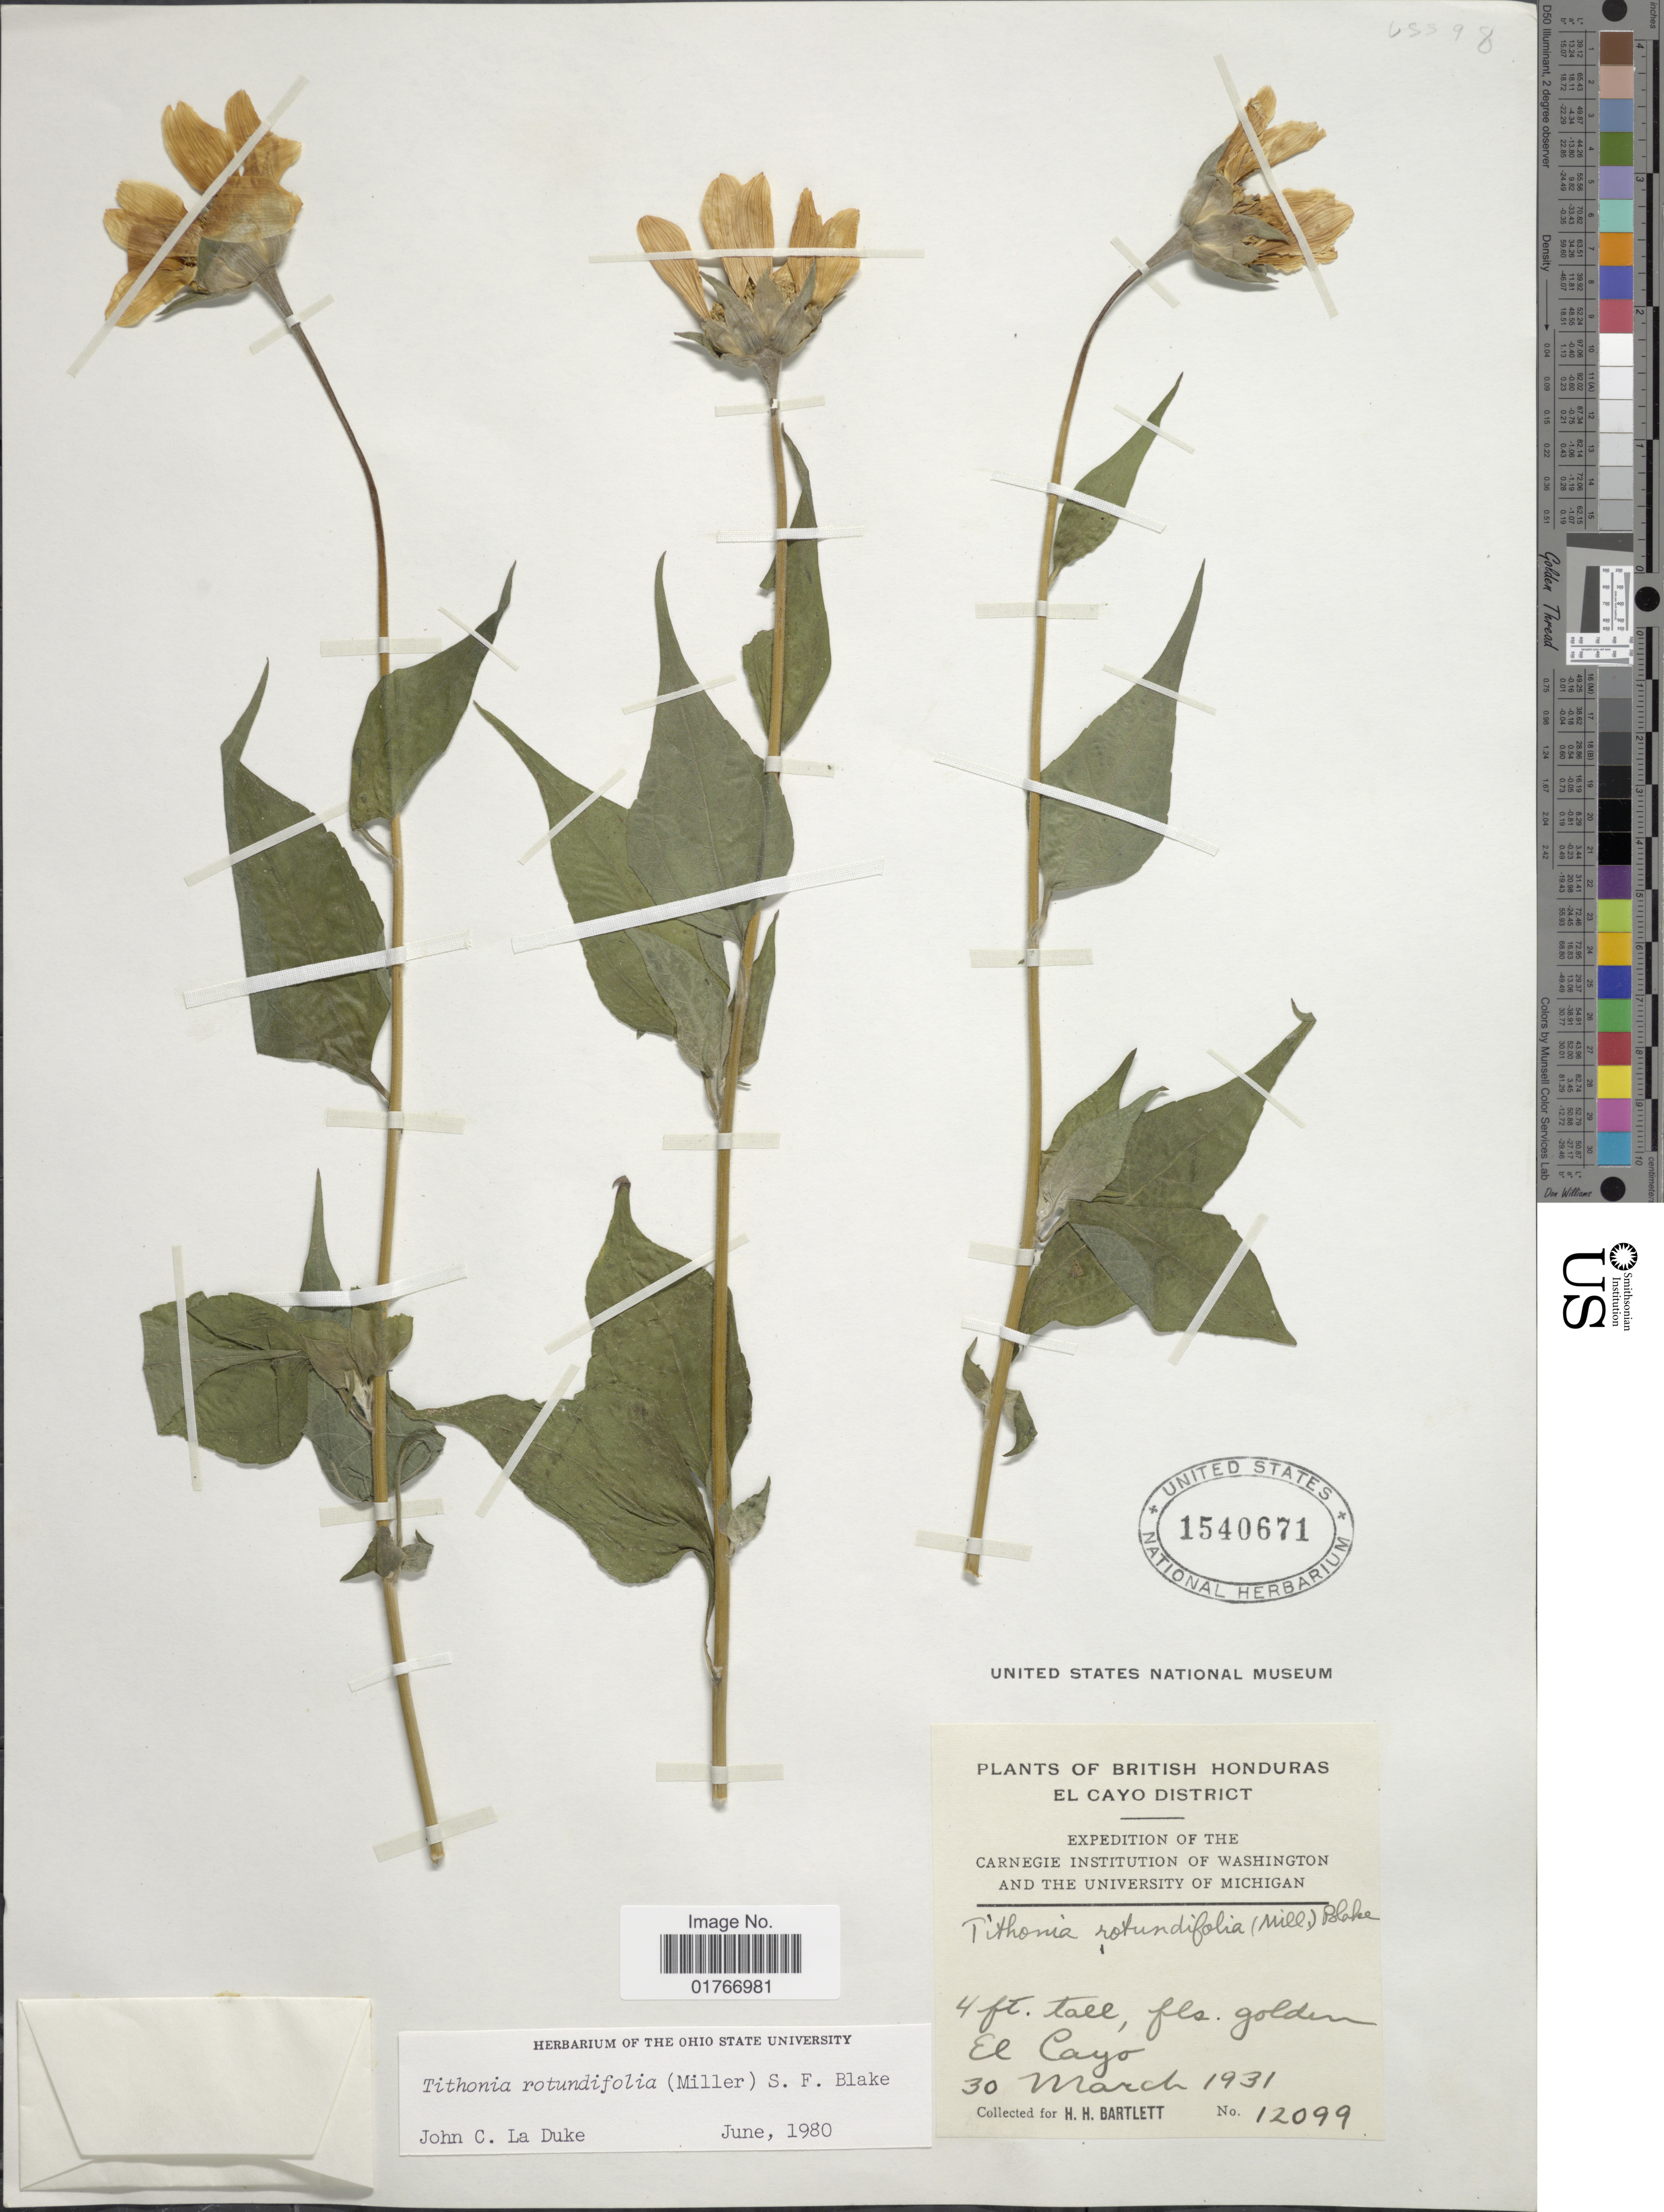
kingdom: Plantae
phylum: Tracheophyta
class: Magnoliopsida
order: Asterales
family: Asteraceae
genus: Tithonia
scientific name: Tithonia rotundifolia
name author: (Mill.) S.F. Blake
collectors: H. H. Bartlett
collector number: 12099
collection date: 1931-03-30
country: Belize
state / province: Cayo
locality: British Honduras, E; Cayo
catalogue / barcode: US 1540671